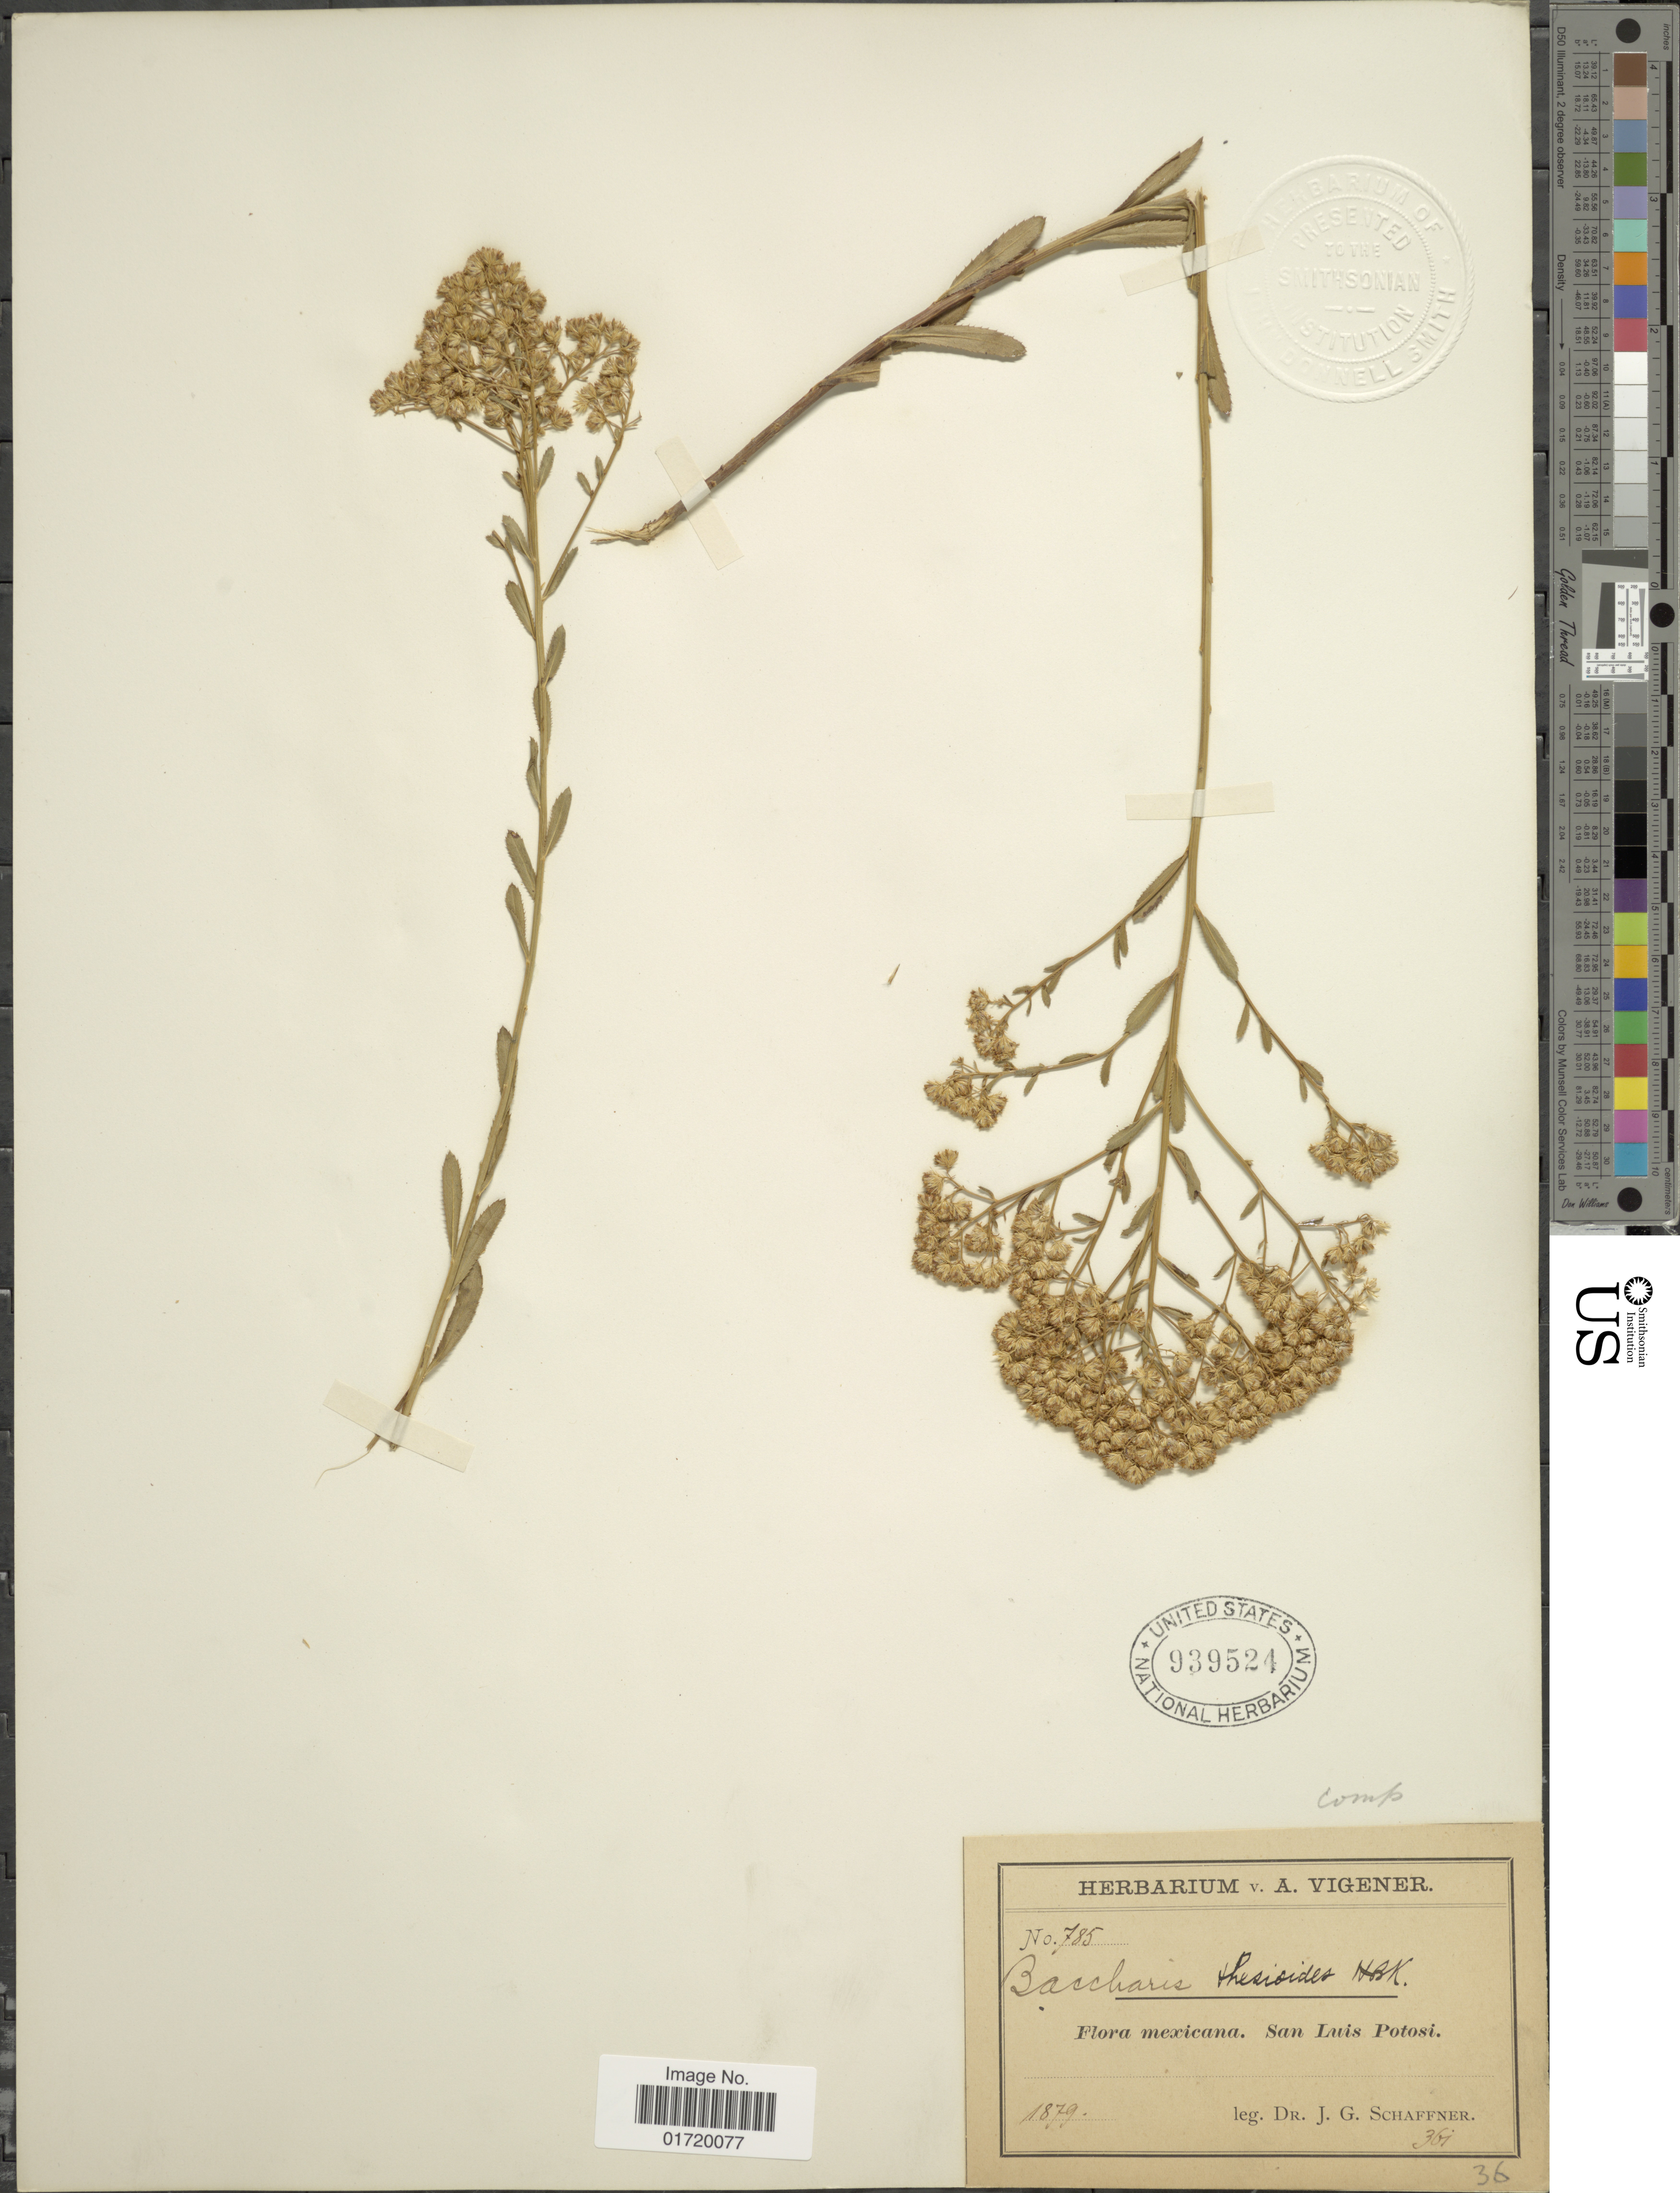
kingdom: Plantae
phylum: Tracheophyta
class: Magnoliopsida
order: Asterales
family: Asteraceae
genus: Baccharis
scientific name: Baccharis thesioides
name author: Kunth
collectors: J. G. Schaffner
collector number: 785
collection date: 1879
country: Mexico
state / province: San Luis Potosí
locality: Mexicana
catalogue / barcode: US 939524